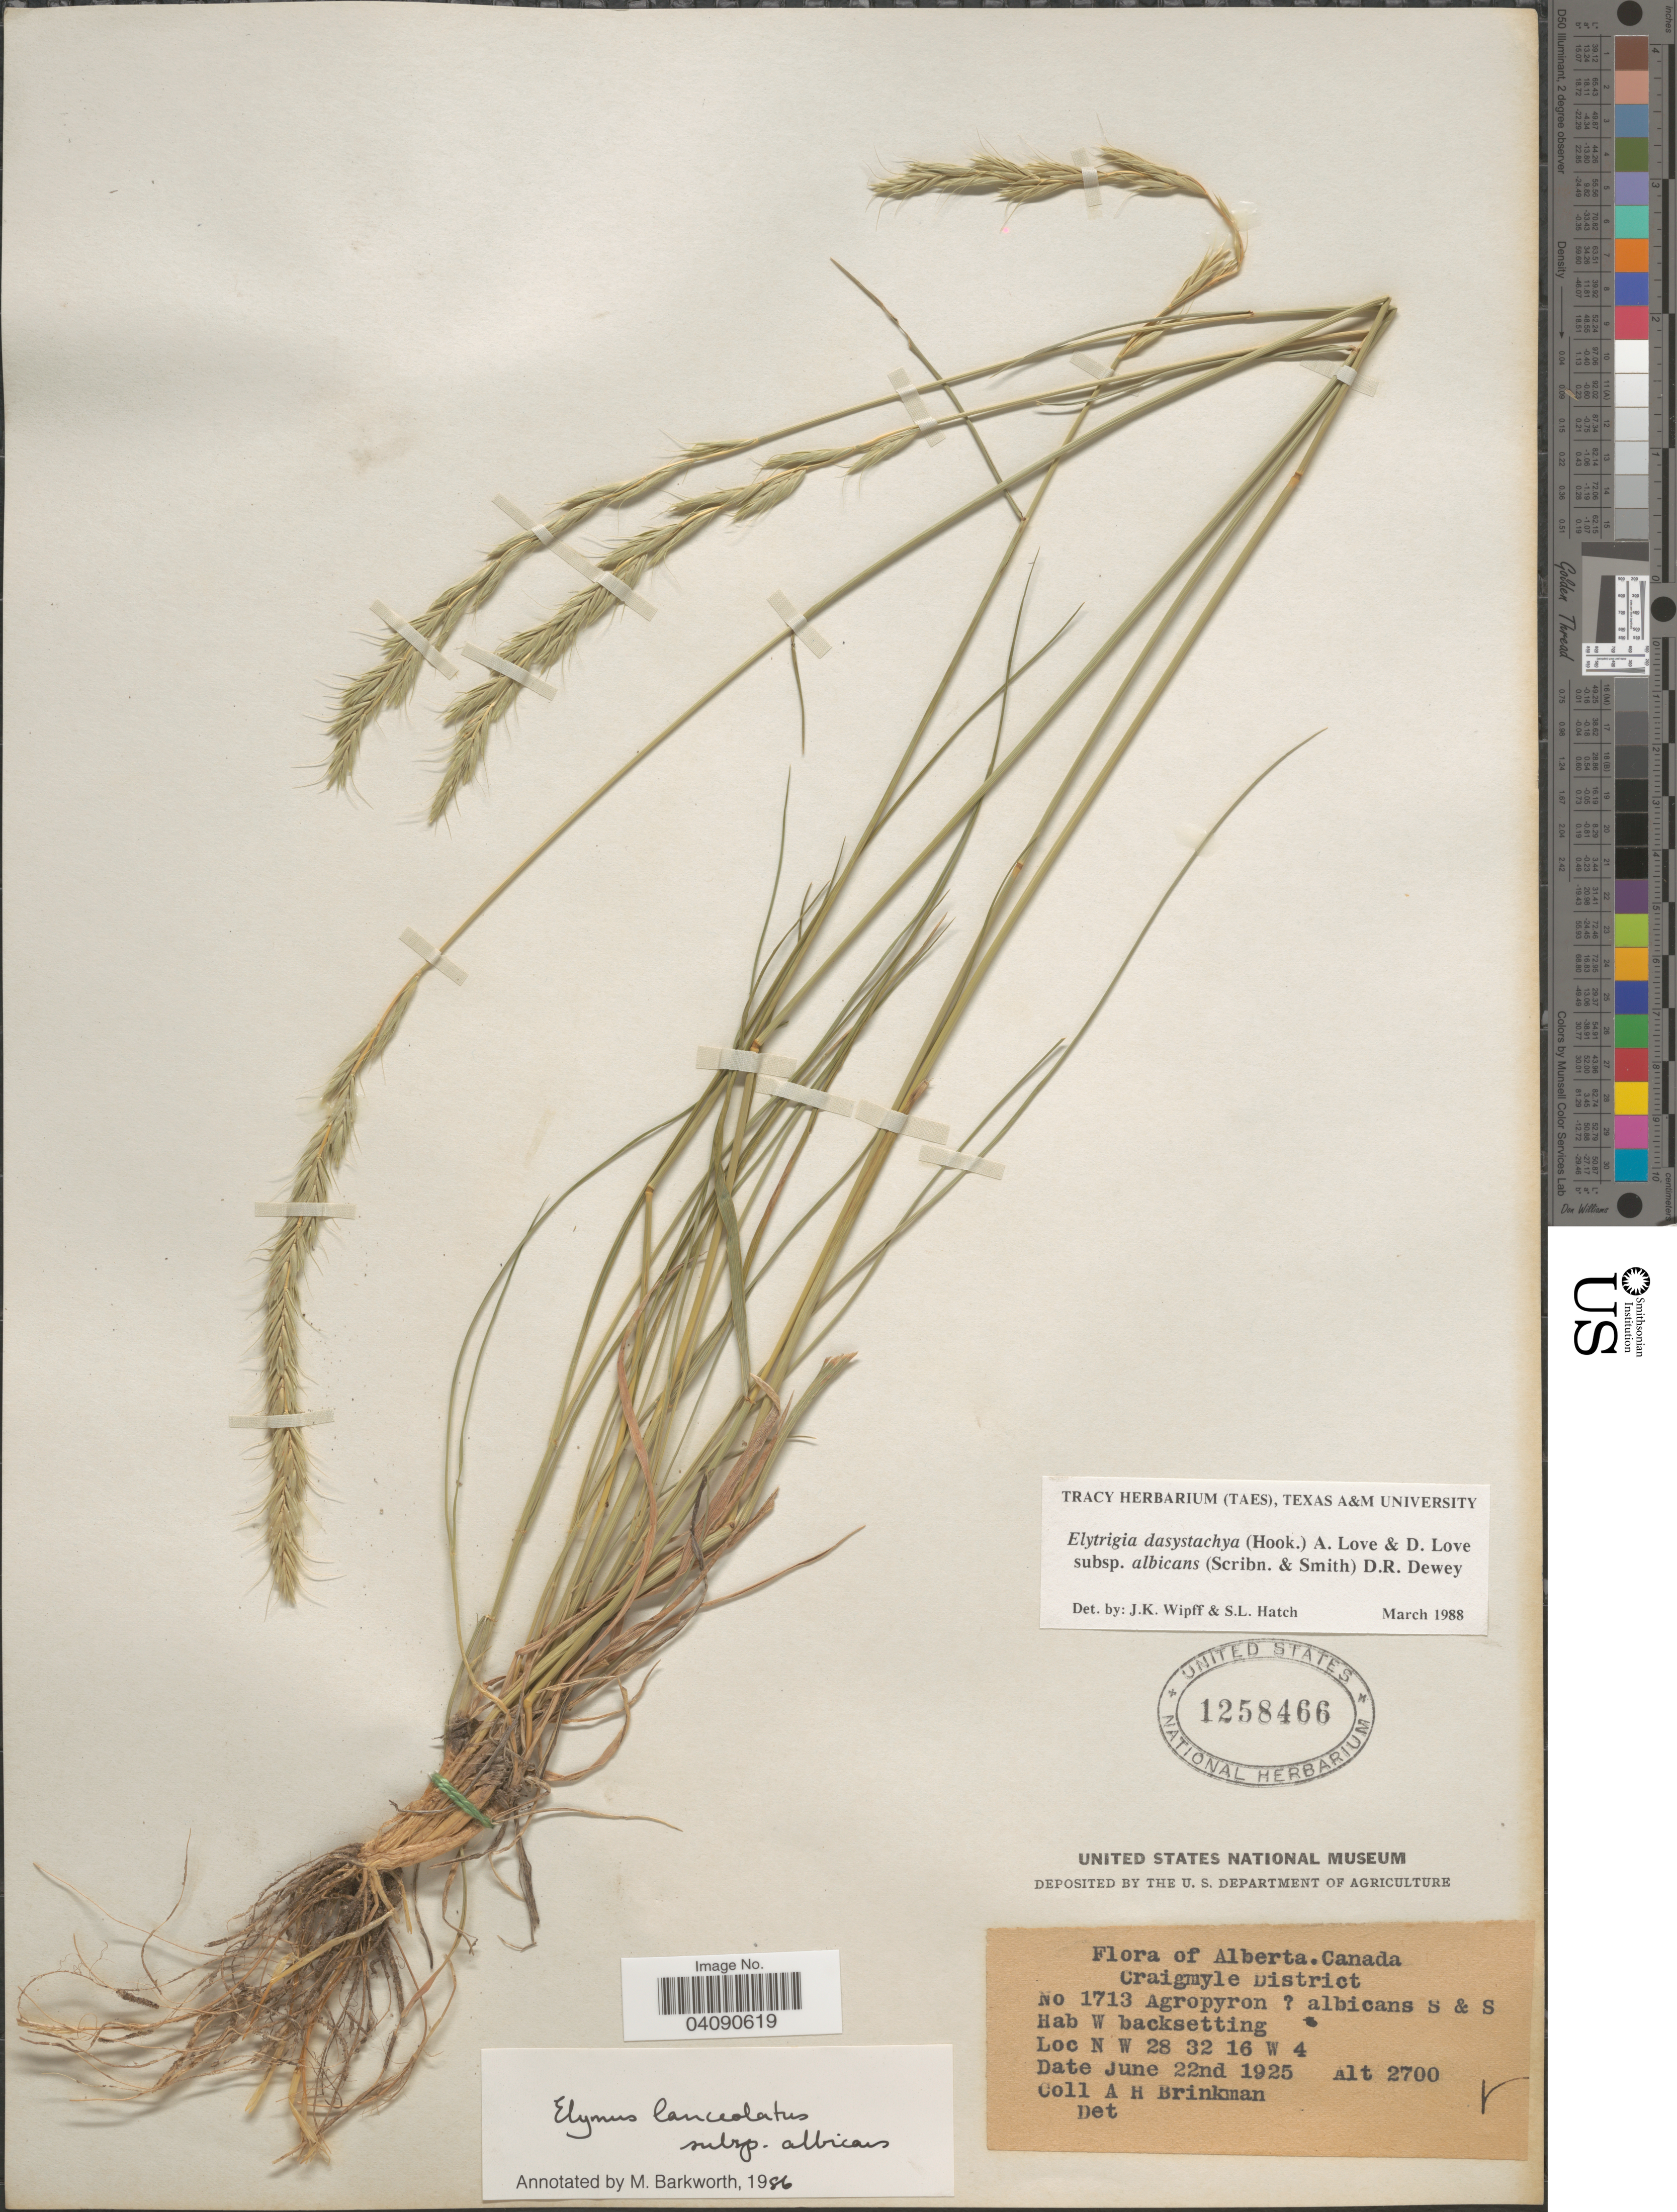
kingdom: Plantae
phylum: Tracheophyta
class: Liliopsida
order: Poales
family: Poaceae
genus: Elymus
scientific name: Elymus albicans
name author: (Scribn. & J.G. Sm.) Á. Löve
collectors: A. Brinkman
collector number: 1713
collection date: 1925-06-22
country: Canada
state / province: Alberta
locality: Craigmyle District. W backsetting. N W 28 32 16 W 4.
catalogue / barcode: US 1258466